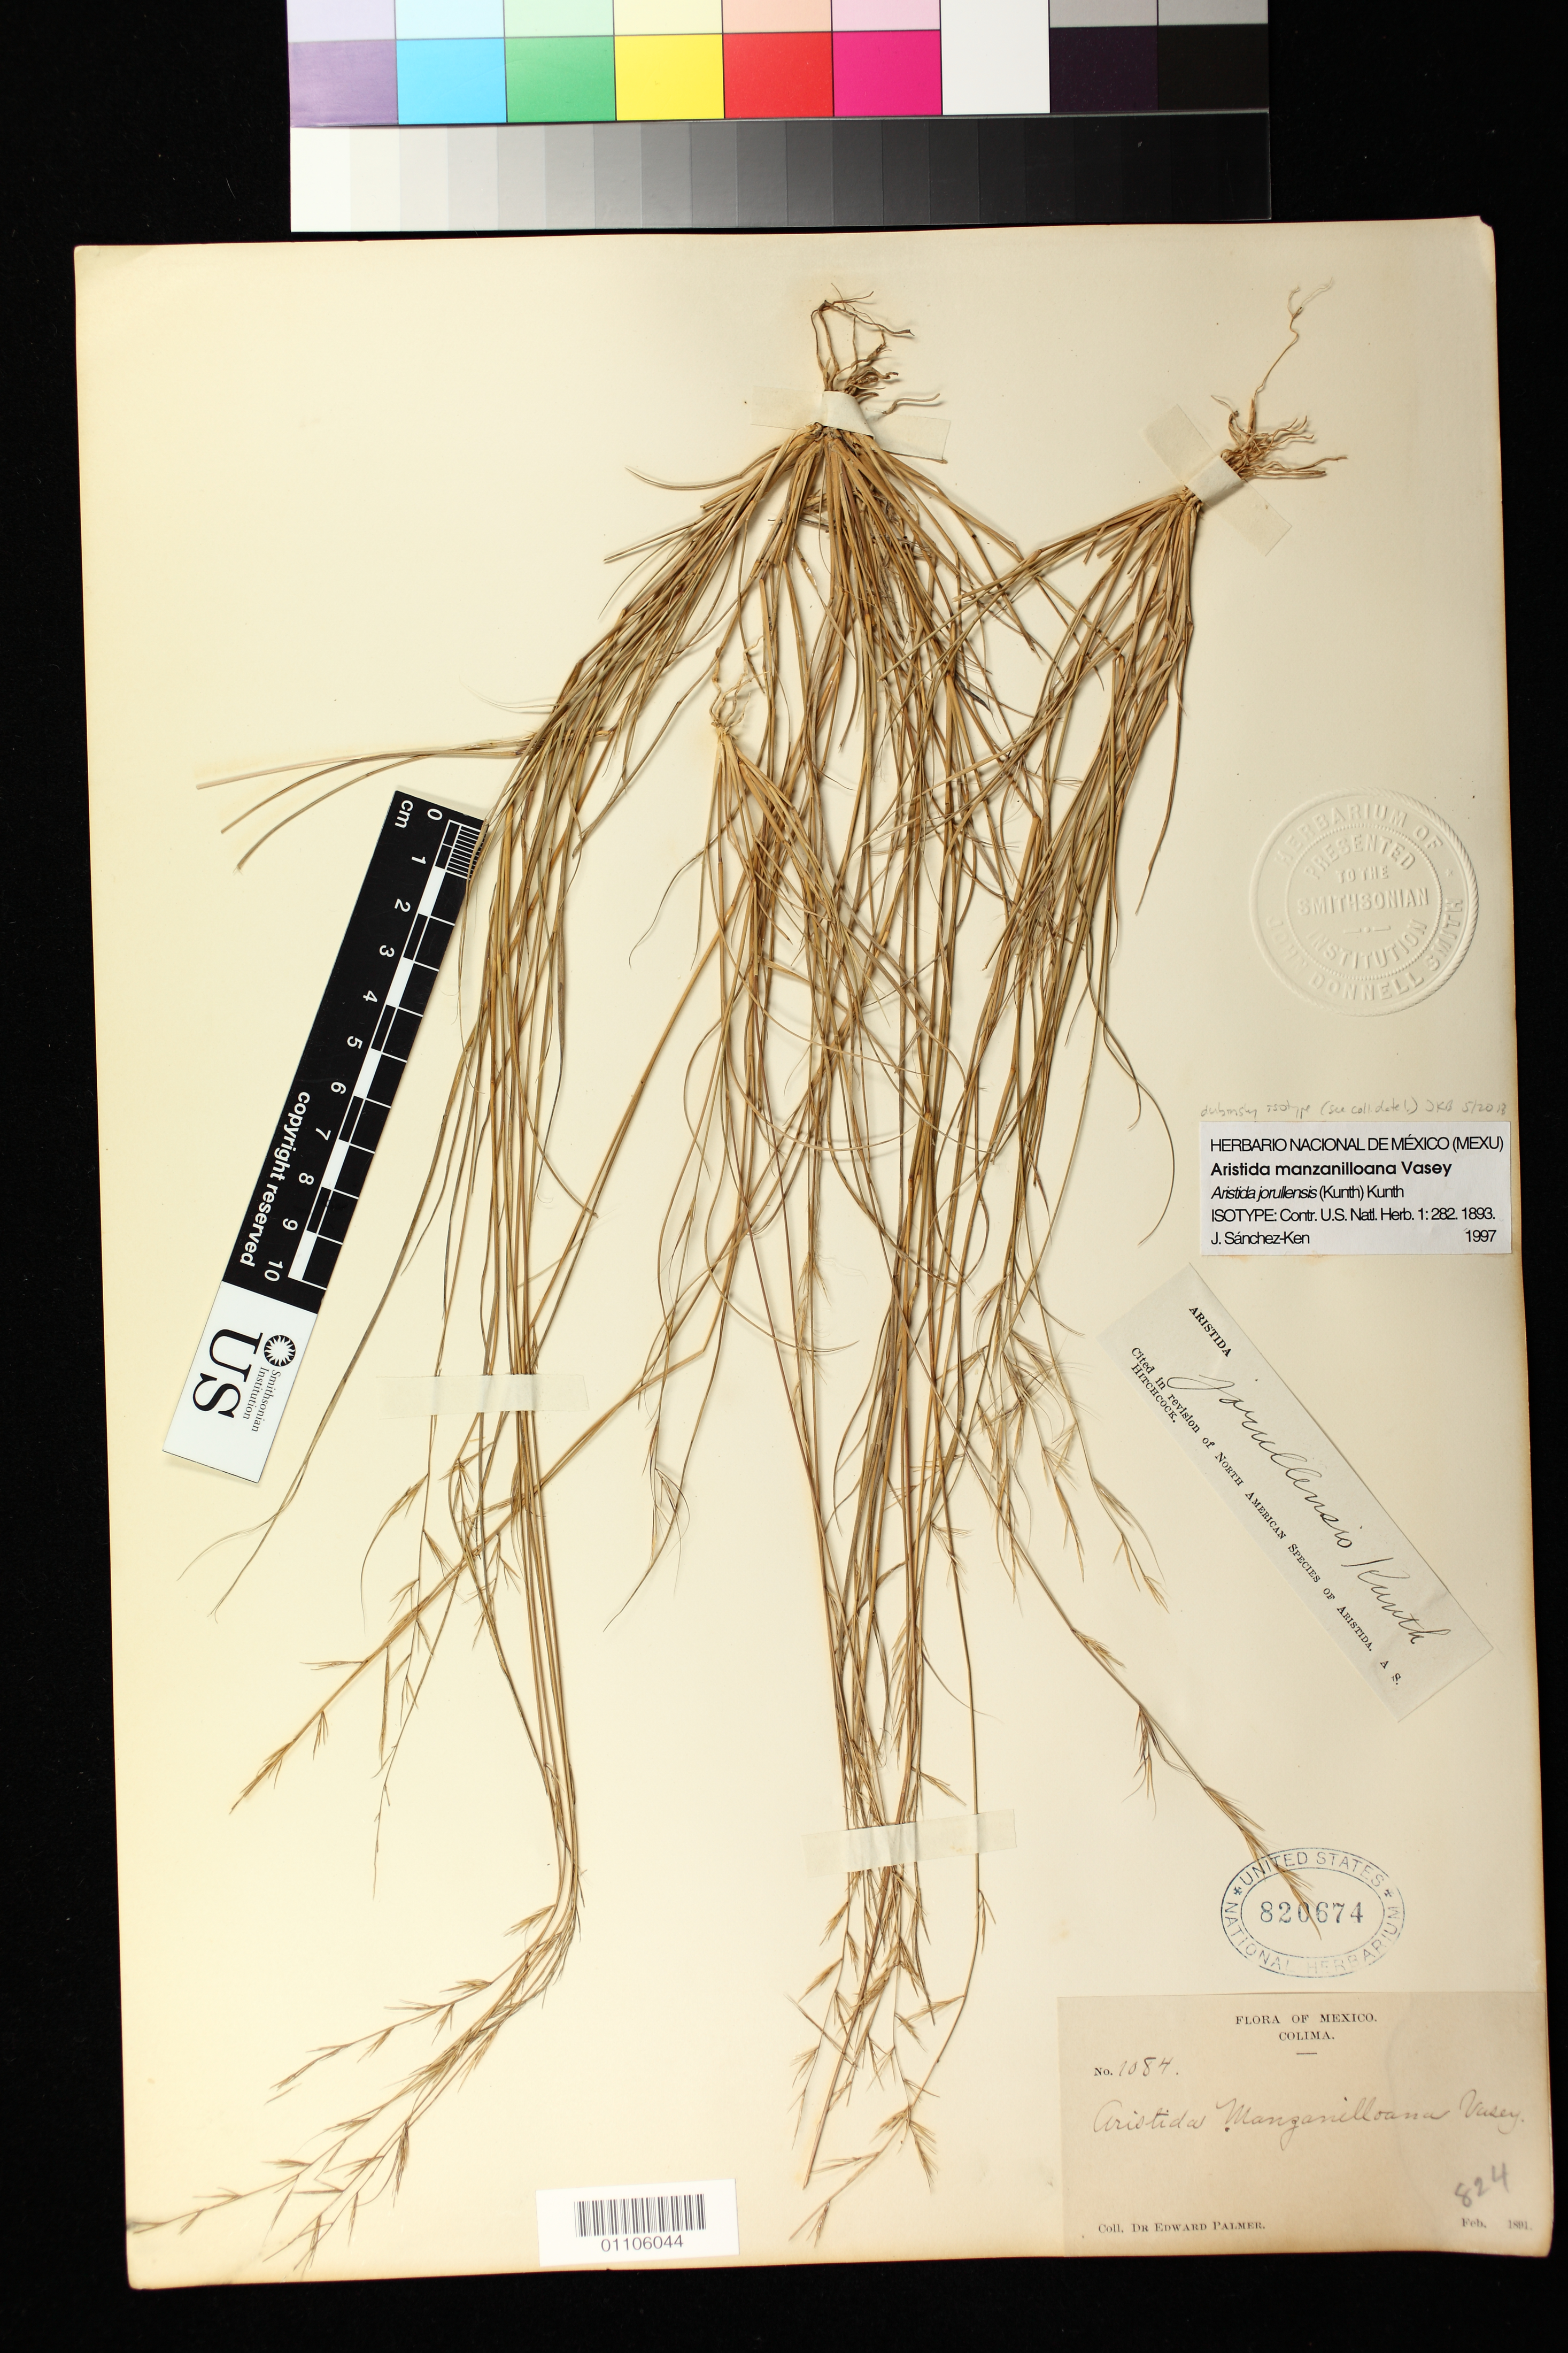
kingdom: Plantae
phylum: Tracheophyta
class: Liliopsida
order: Poales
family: Poaceae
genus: Aristida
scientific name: Aristida manzanilloana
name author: Vasey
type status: Possible Isotype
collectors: E. Palmer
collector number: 1084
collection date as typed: Feb 1891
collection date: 1891-02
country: Mexico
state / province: Colima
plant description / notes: Same collection number as type (1084) and annotated as "isotype" by Sánchez-Ken (1997) but dubiously a part of the type gathering; collection date Feb. 1891 according to label (type collected Dec. 1890).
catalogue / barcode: US 820674